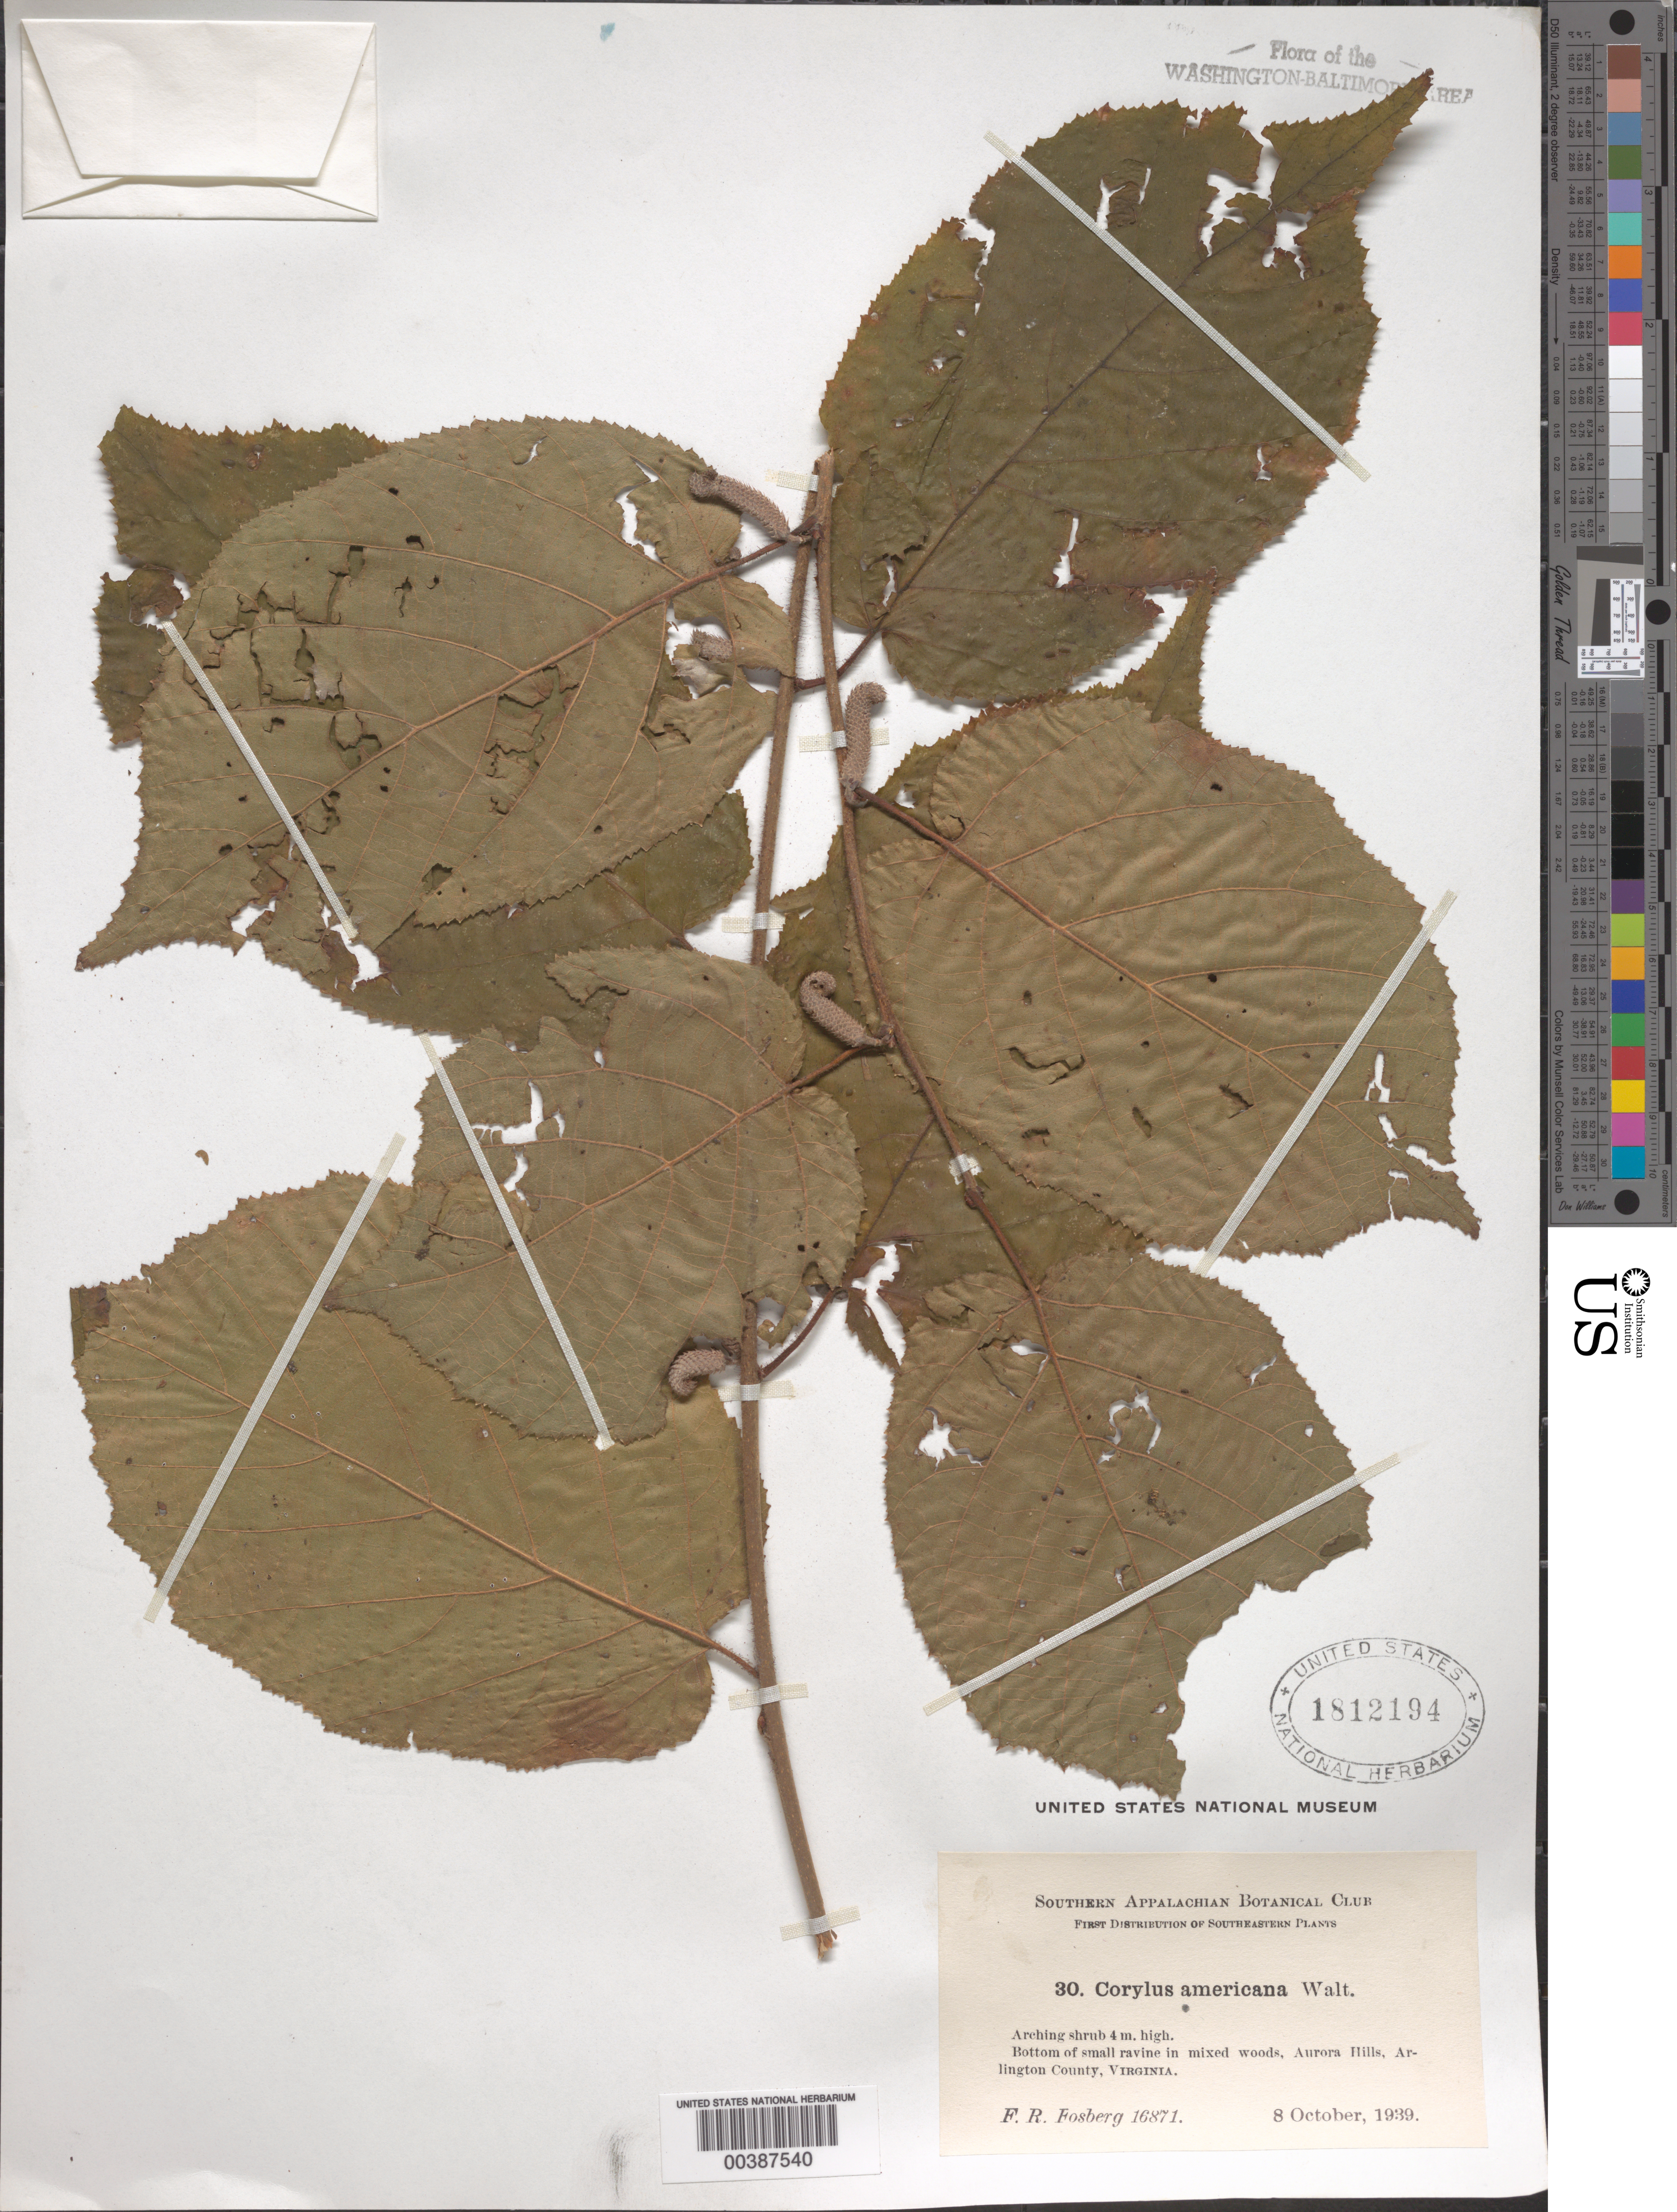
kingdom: Plantae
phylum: Tracheophyta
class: Magnoliopsida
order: Fagales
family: Betulaceae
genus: Corylus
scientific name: Corylus americana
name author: Walter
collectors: F. R. Fosberg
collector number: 16871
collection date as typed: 08 Oct 1939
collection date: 1939-10-08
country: United States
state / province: Virginia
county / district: Arlington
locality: Aurora Hills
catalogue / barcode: US 1812194